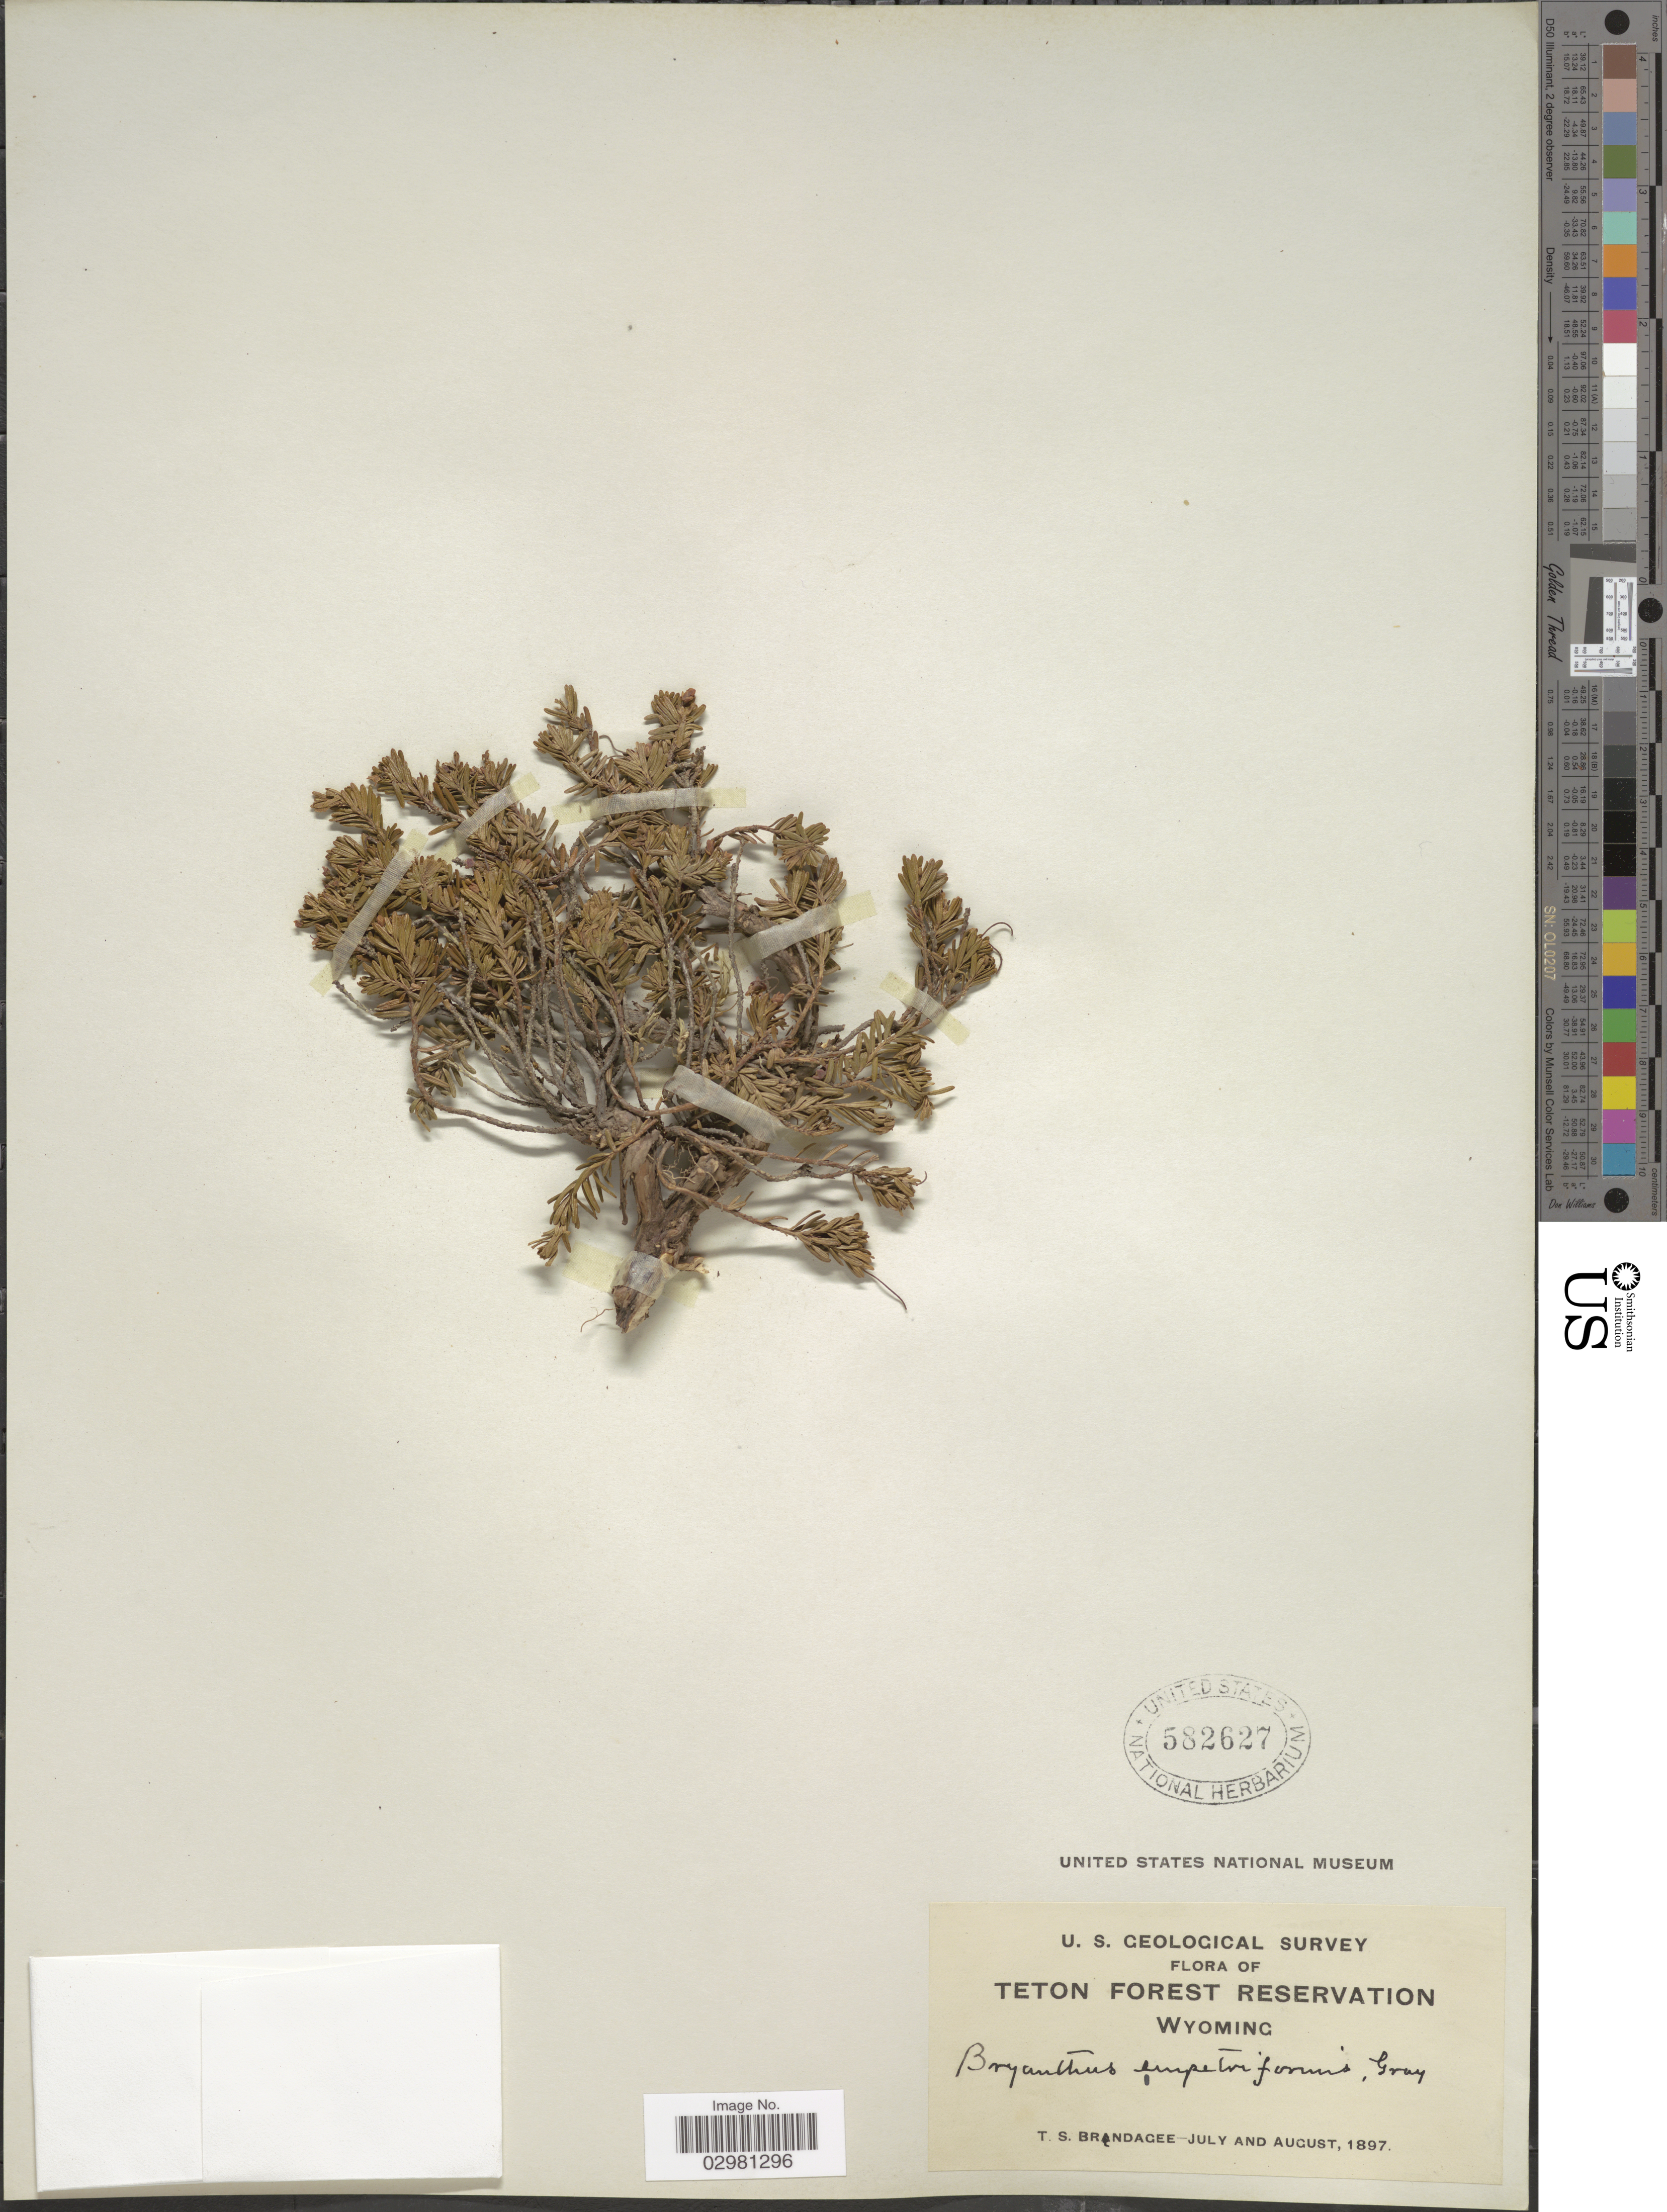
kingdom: Plantae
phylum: Tracheophyta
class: Magnoliopsida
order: Ericales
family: Ericaceae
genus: Phyllodoce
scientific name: Phyllodoce caerulea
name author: (L.) Bab.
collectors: T. S. Brandegee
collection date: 1897-07/1897-08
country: United States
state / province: Wyoming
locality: Teton Forest Reservation.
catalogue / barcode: US 582627